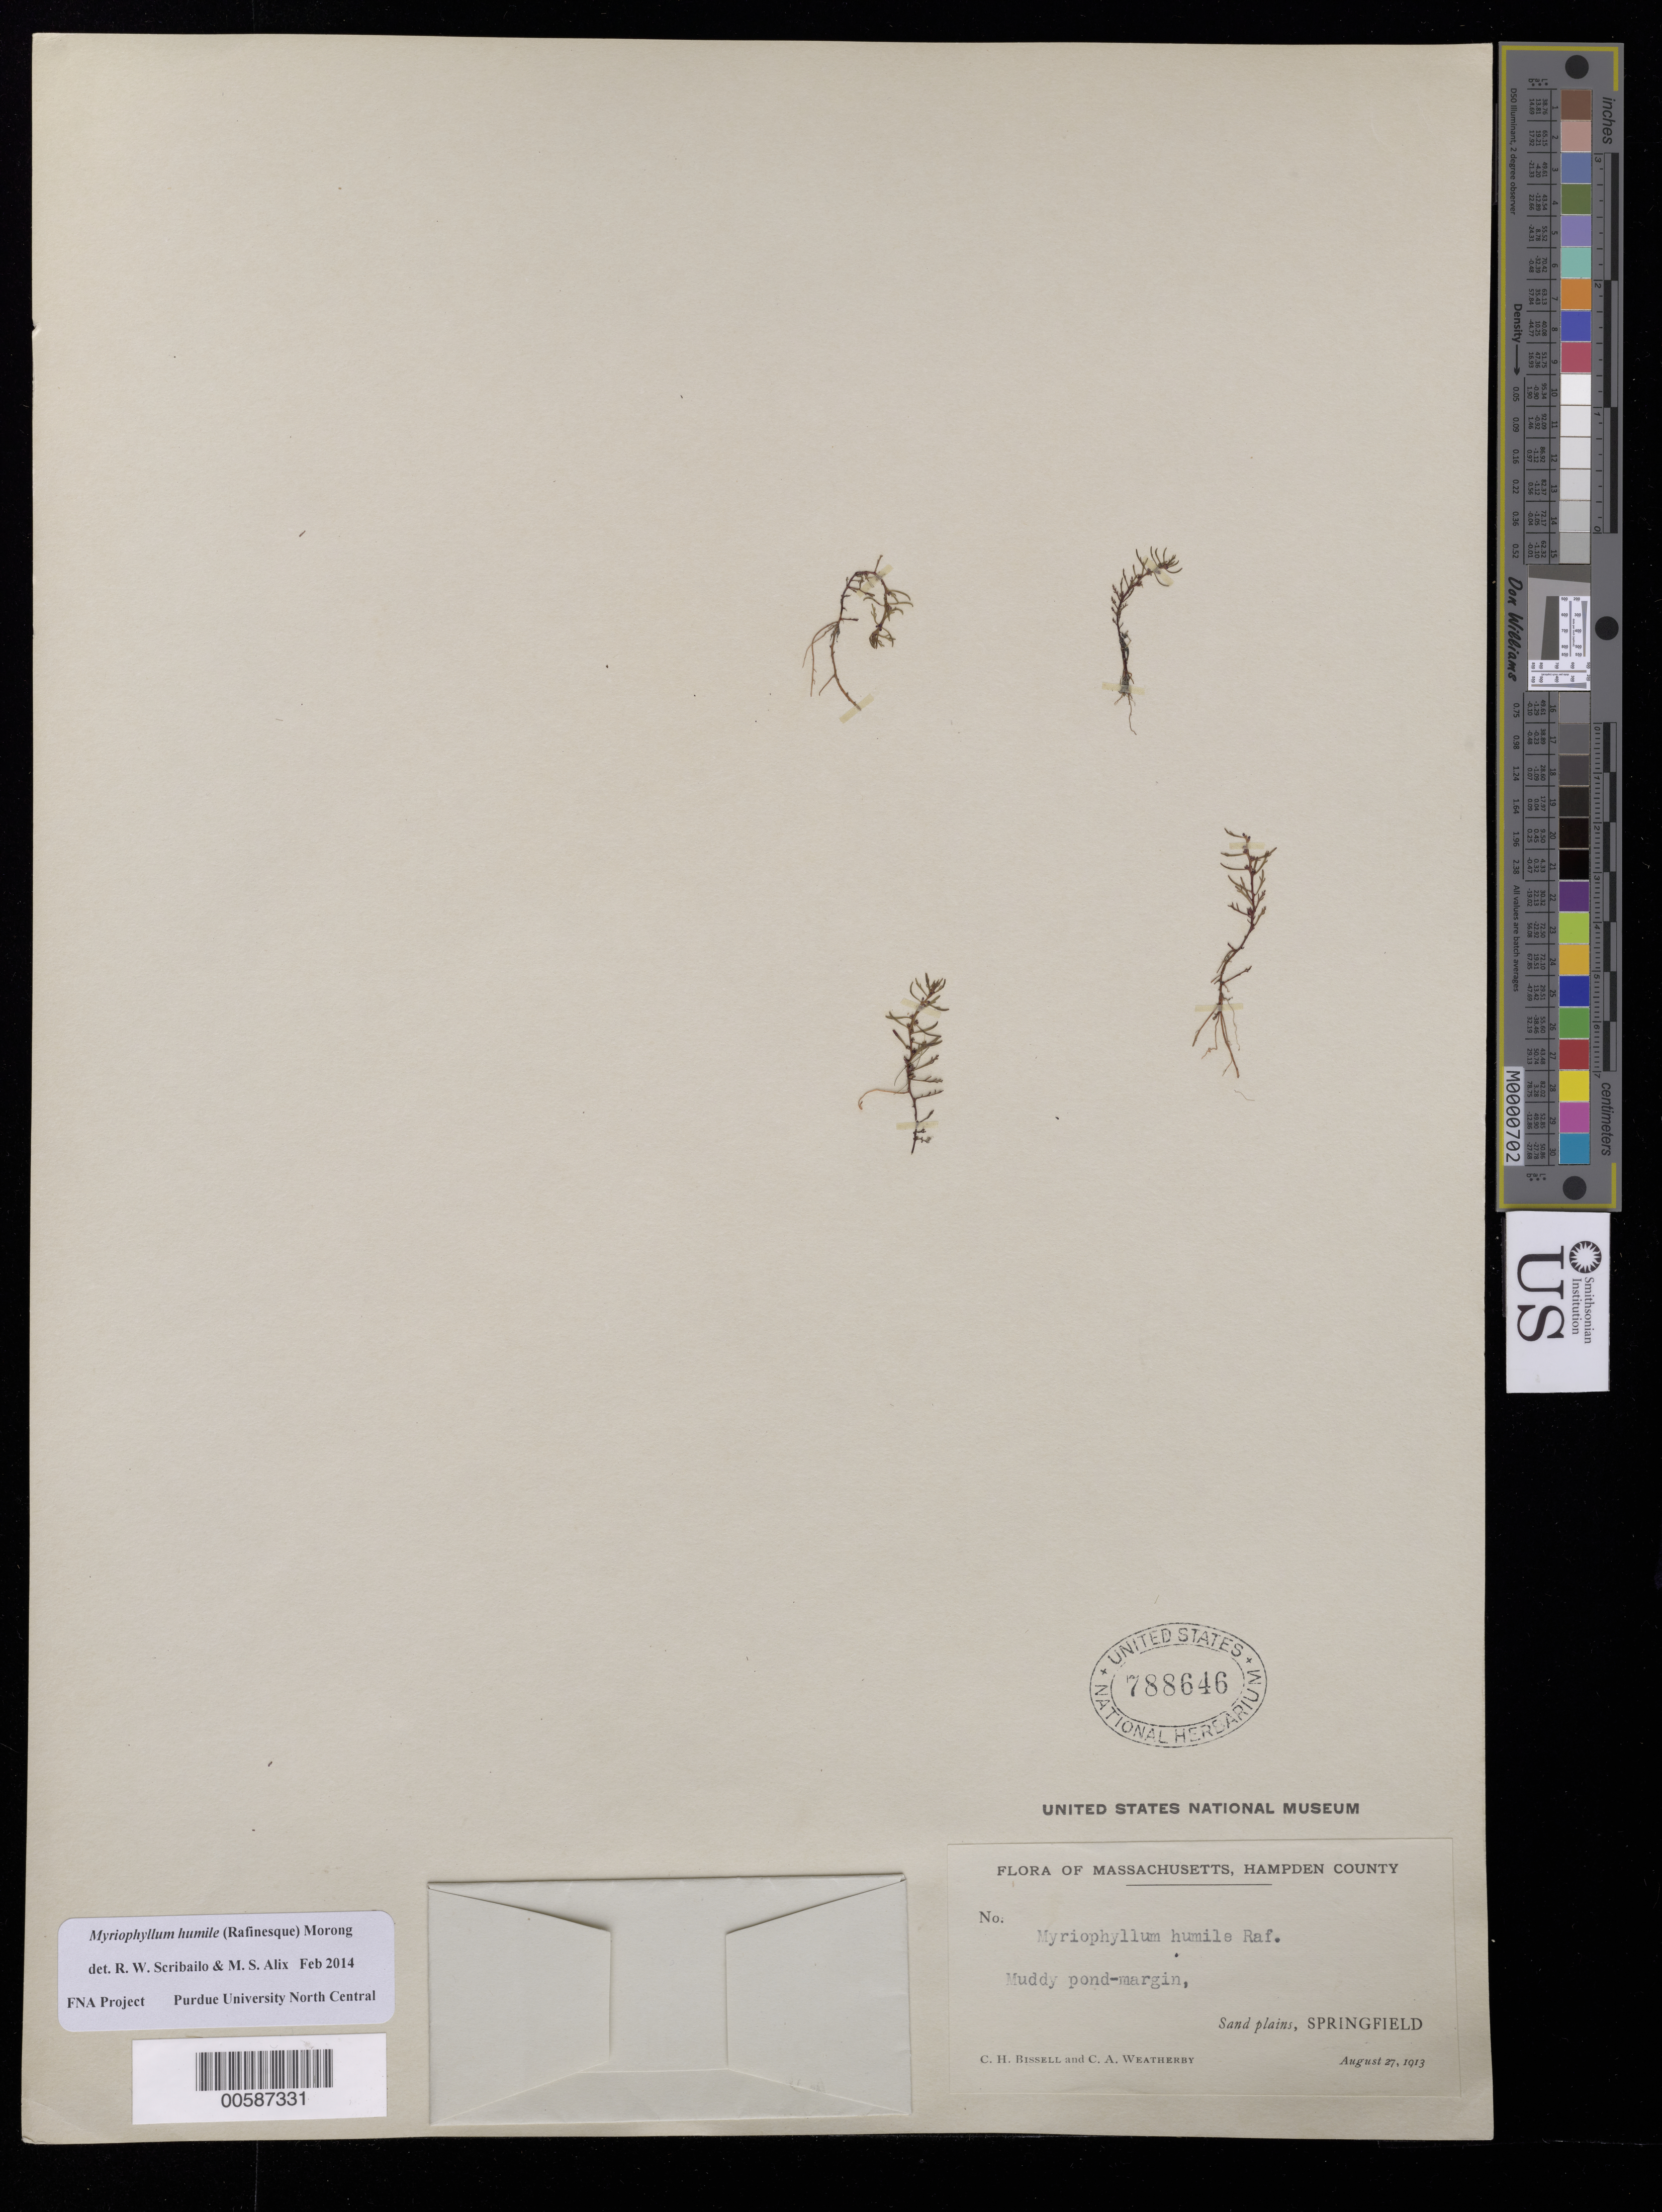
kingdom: Plantae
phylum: Tracheophyta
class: Magnoliopsida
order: Saxifragales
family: Haloragaceae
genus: Myriophyllum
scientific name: Myriophyllum humile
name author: (Raf.) Morong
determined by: Scribailo, R. W.; Alix, M. S.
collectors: C. Bissell & C. A. Weatherby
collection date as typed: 27 Aug 1913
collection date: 1913-08-27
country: United States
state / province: Massachusetts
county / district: Hampden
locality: Springfield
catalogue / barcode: US 788646